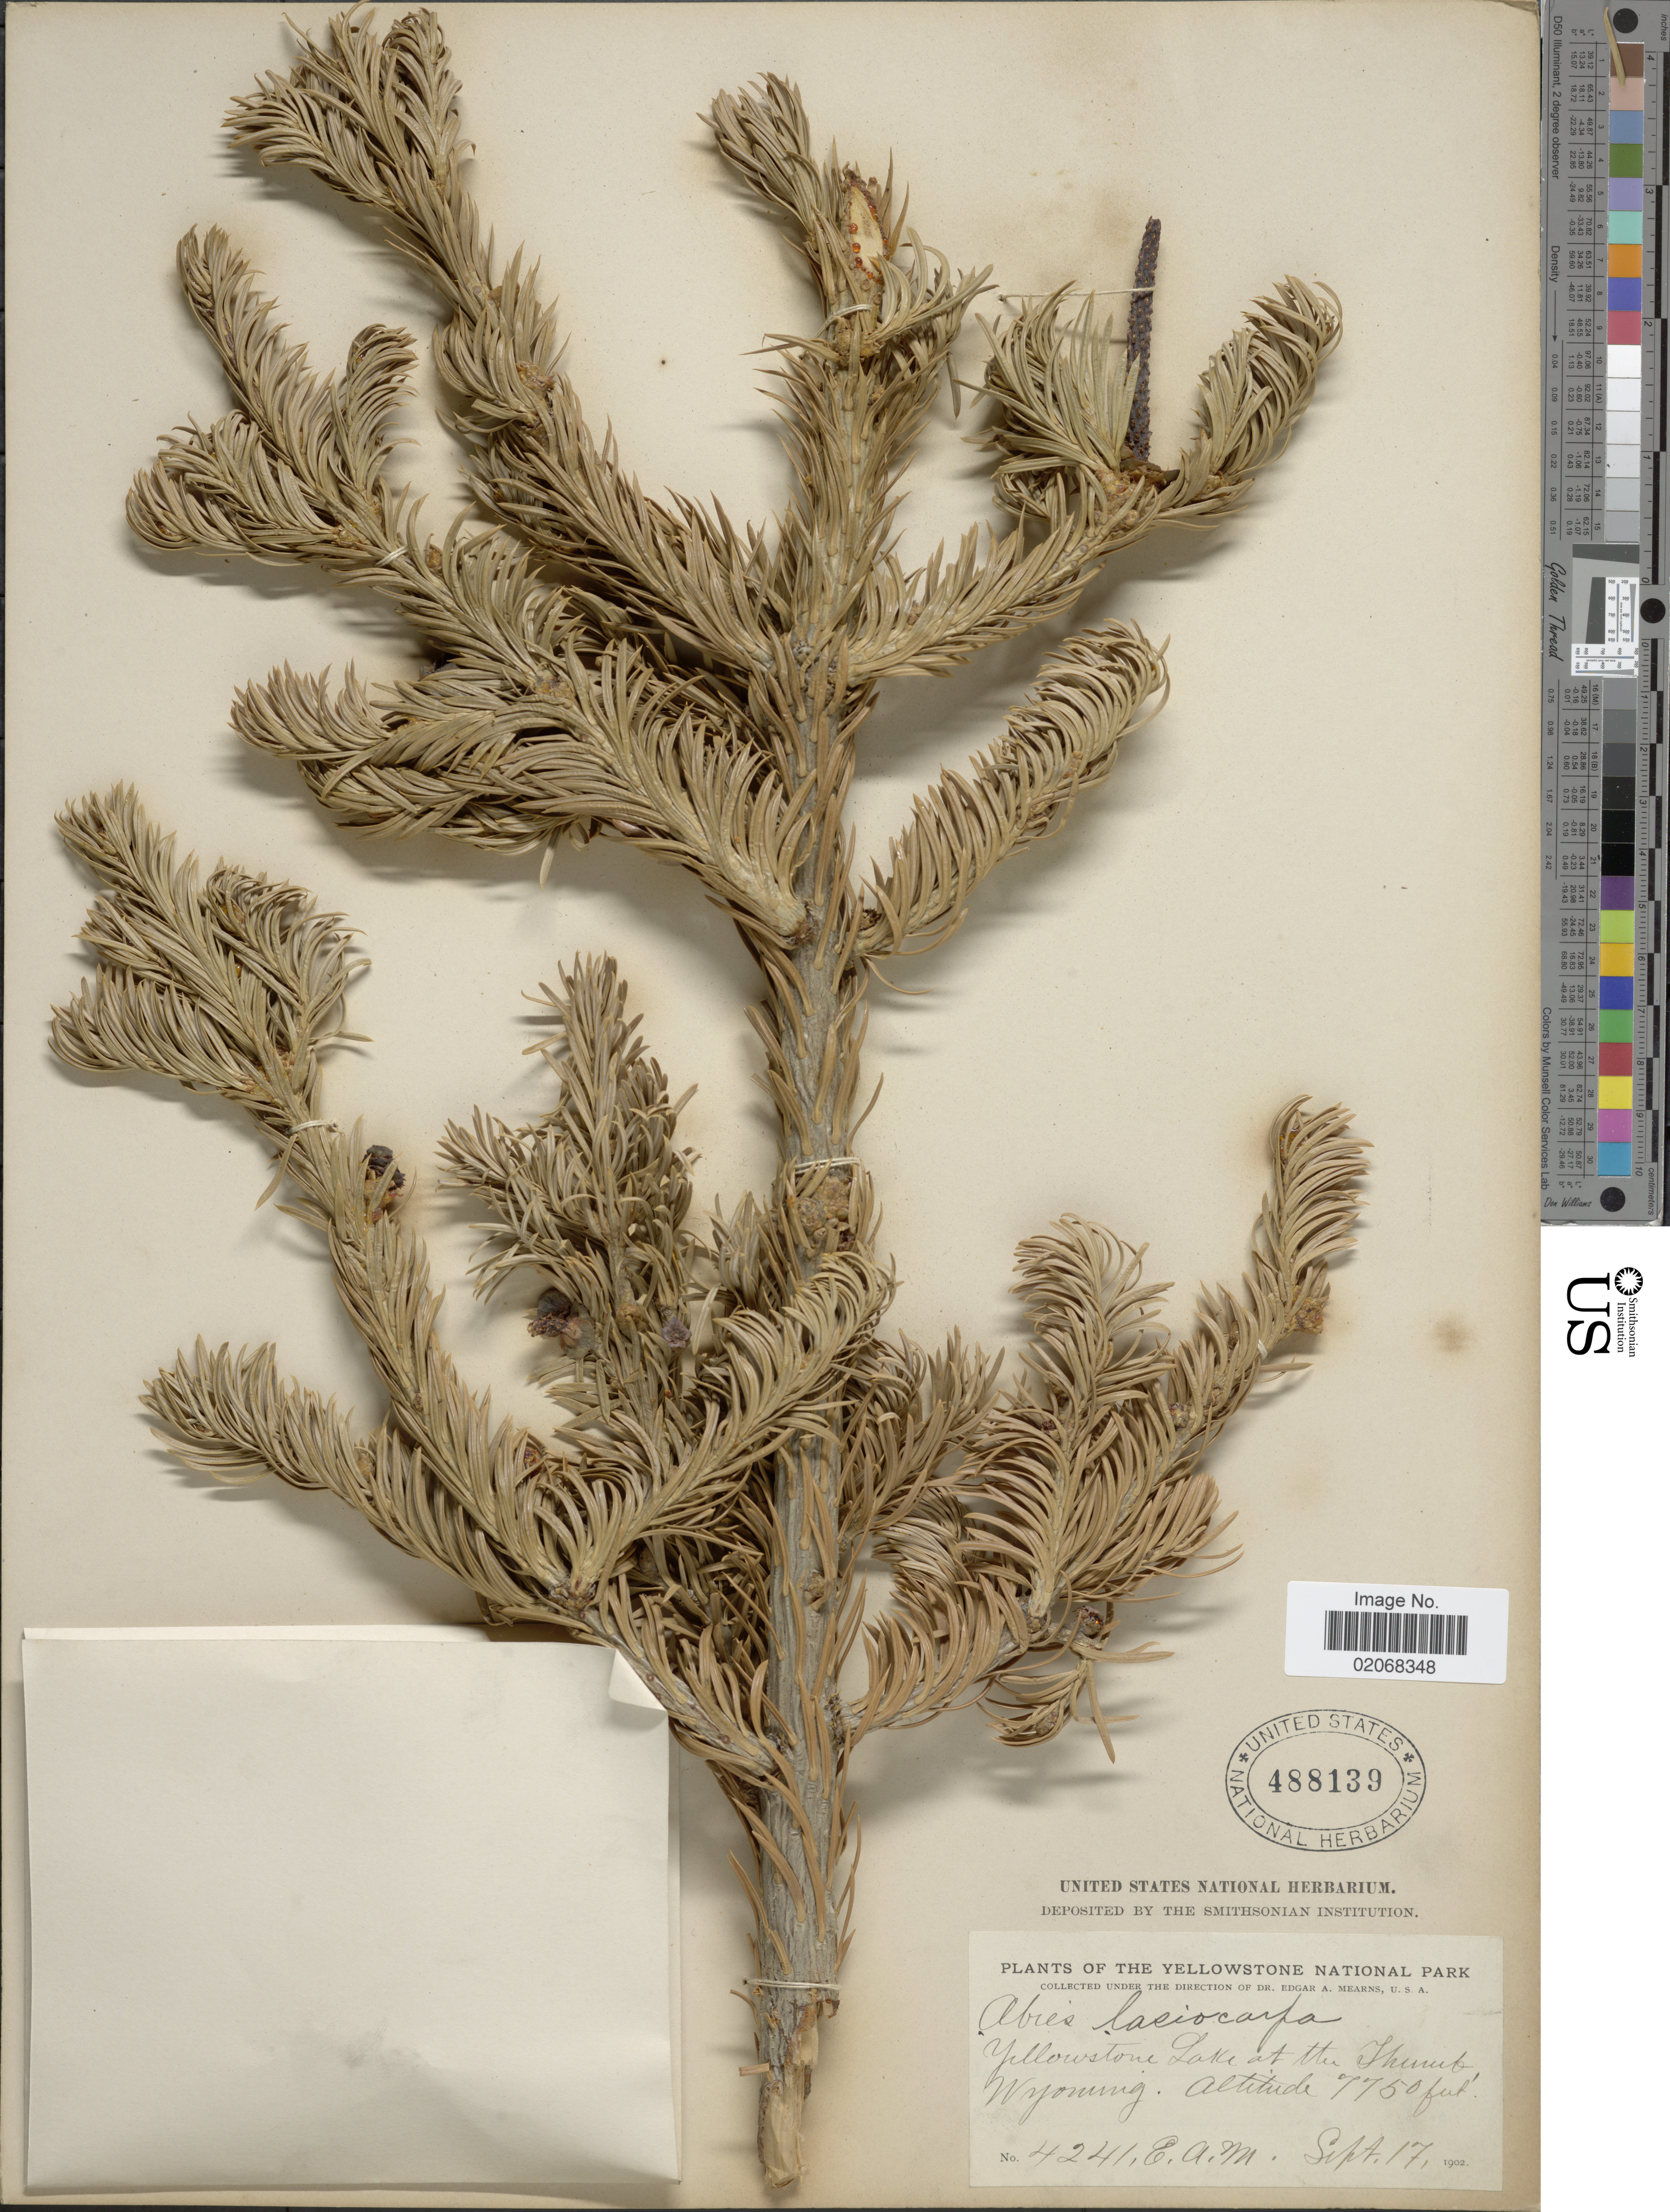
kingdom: Plantae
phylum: Tracheophyta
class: Pinopsida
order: Pinales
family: Pinaceae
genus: Abies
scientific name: Abies lasiocarpa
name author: (Hook.) Nutt.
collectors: E. A. Mearns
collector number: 4241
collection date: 1902-09-17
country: United States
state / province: Wyoming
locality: The Yellowstone National Park, Yellowstone Lake at the Thumb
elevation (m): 2362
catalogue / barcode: US 488139